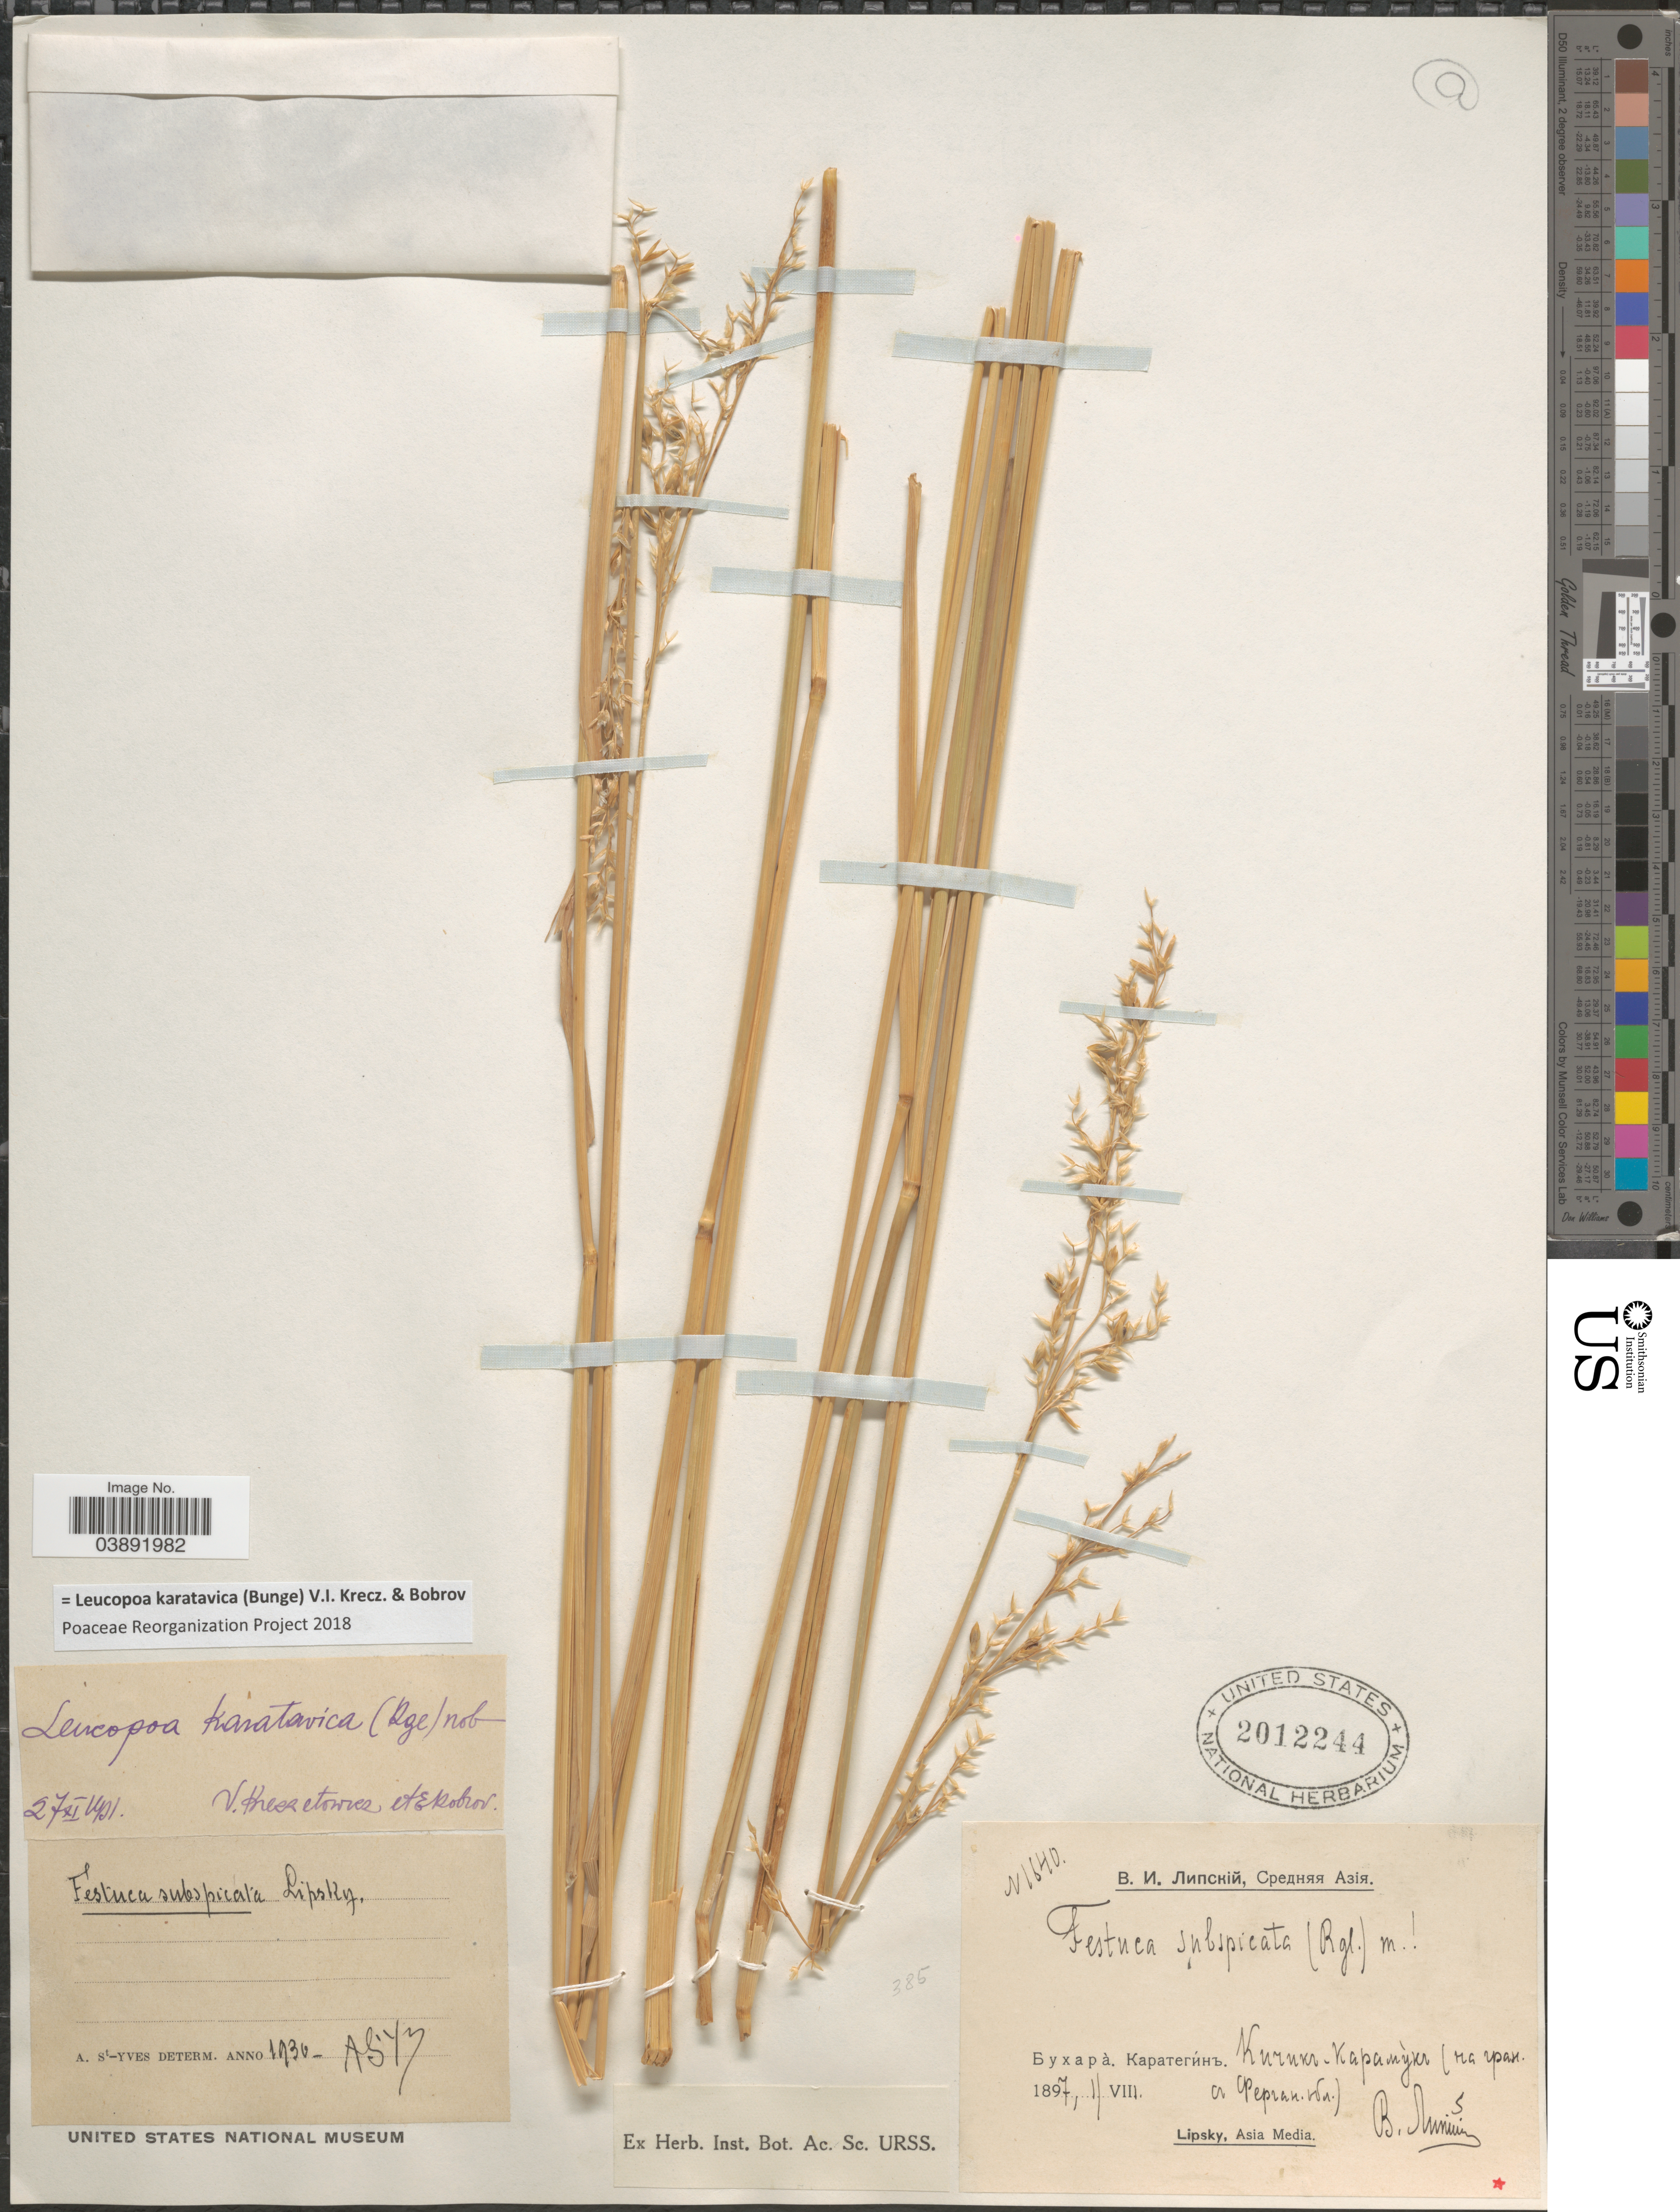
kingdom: Plantae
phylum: Tracheophyta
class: Liliopsida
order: Poales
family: Poaceae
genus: Leucopoa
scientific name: Leucopoa karatavica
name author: (Bunge) V.I. Krecz. & Bobrov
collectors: Lipsky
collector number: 1640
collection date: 1897-08-01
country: Tajikistan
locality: Karategin, Kichik- Karamuk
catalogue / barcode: US 2012244